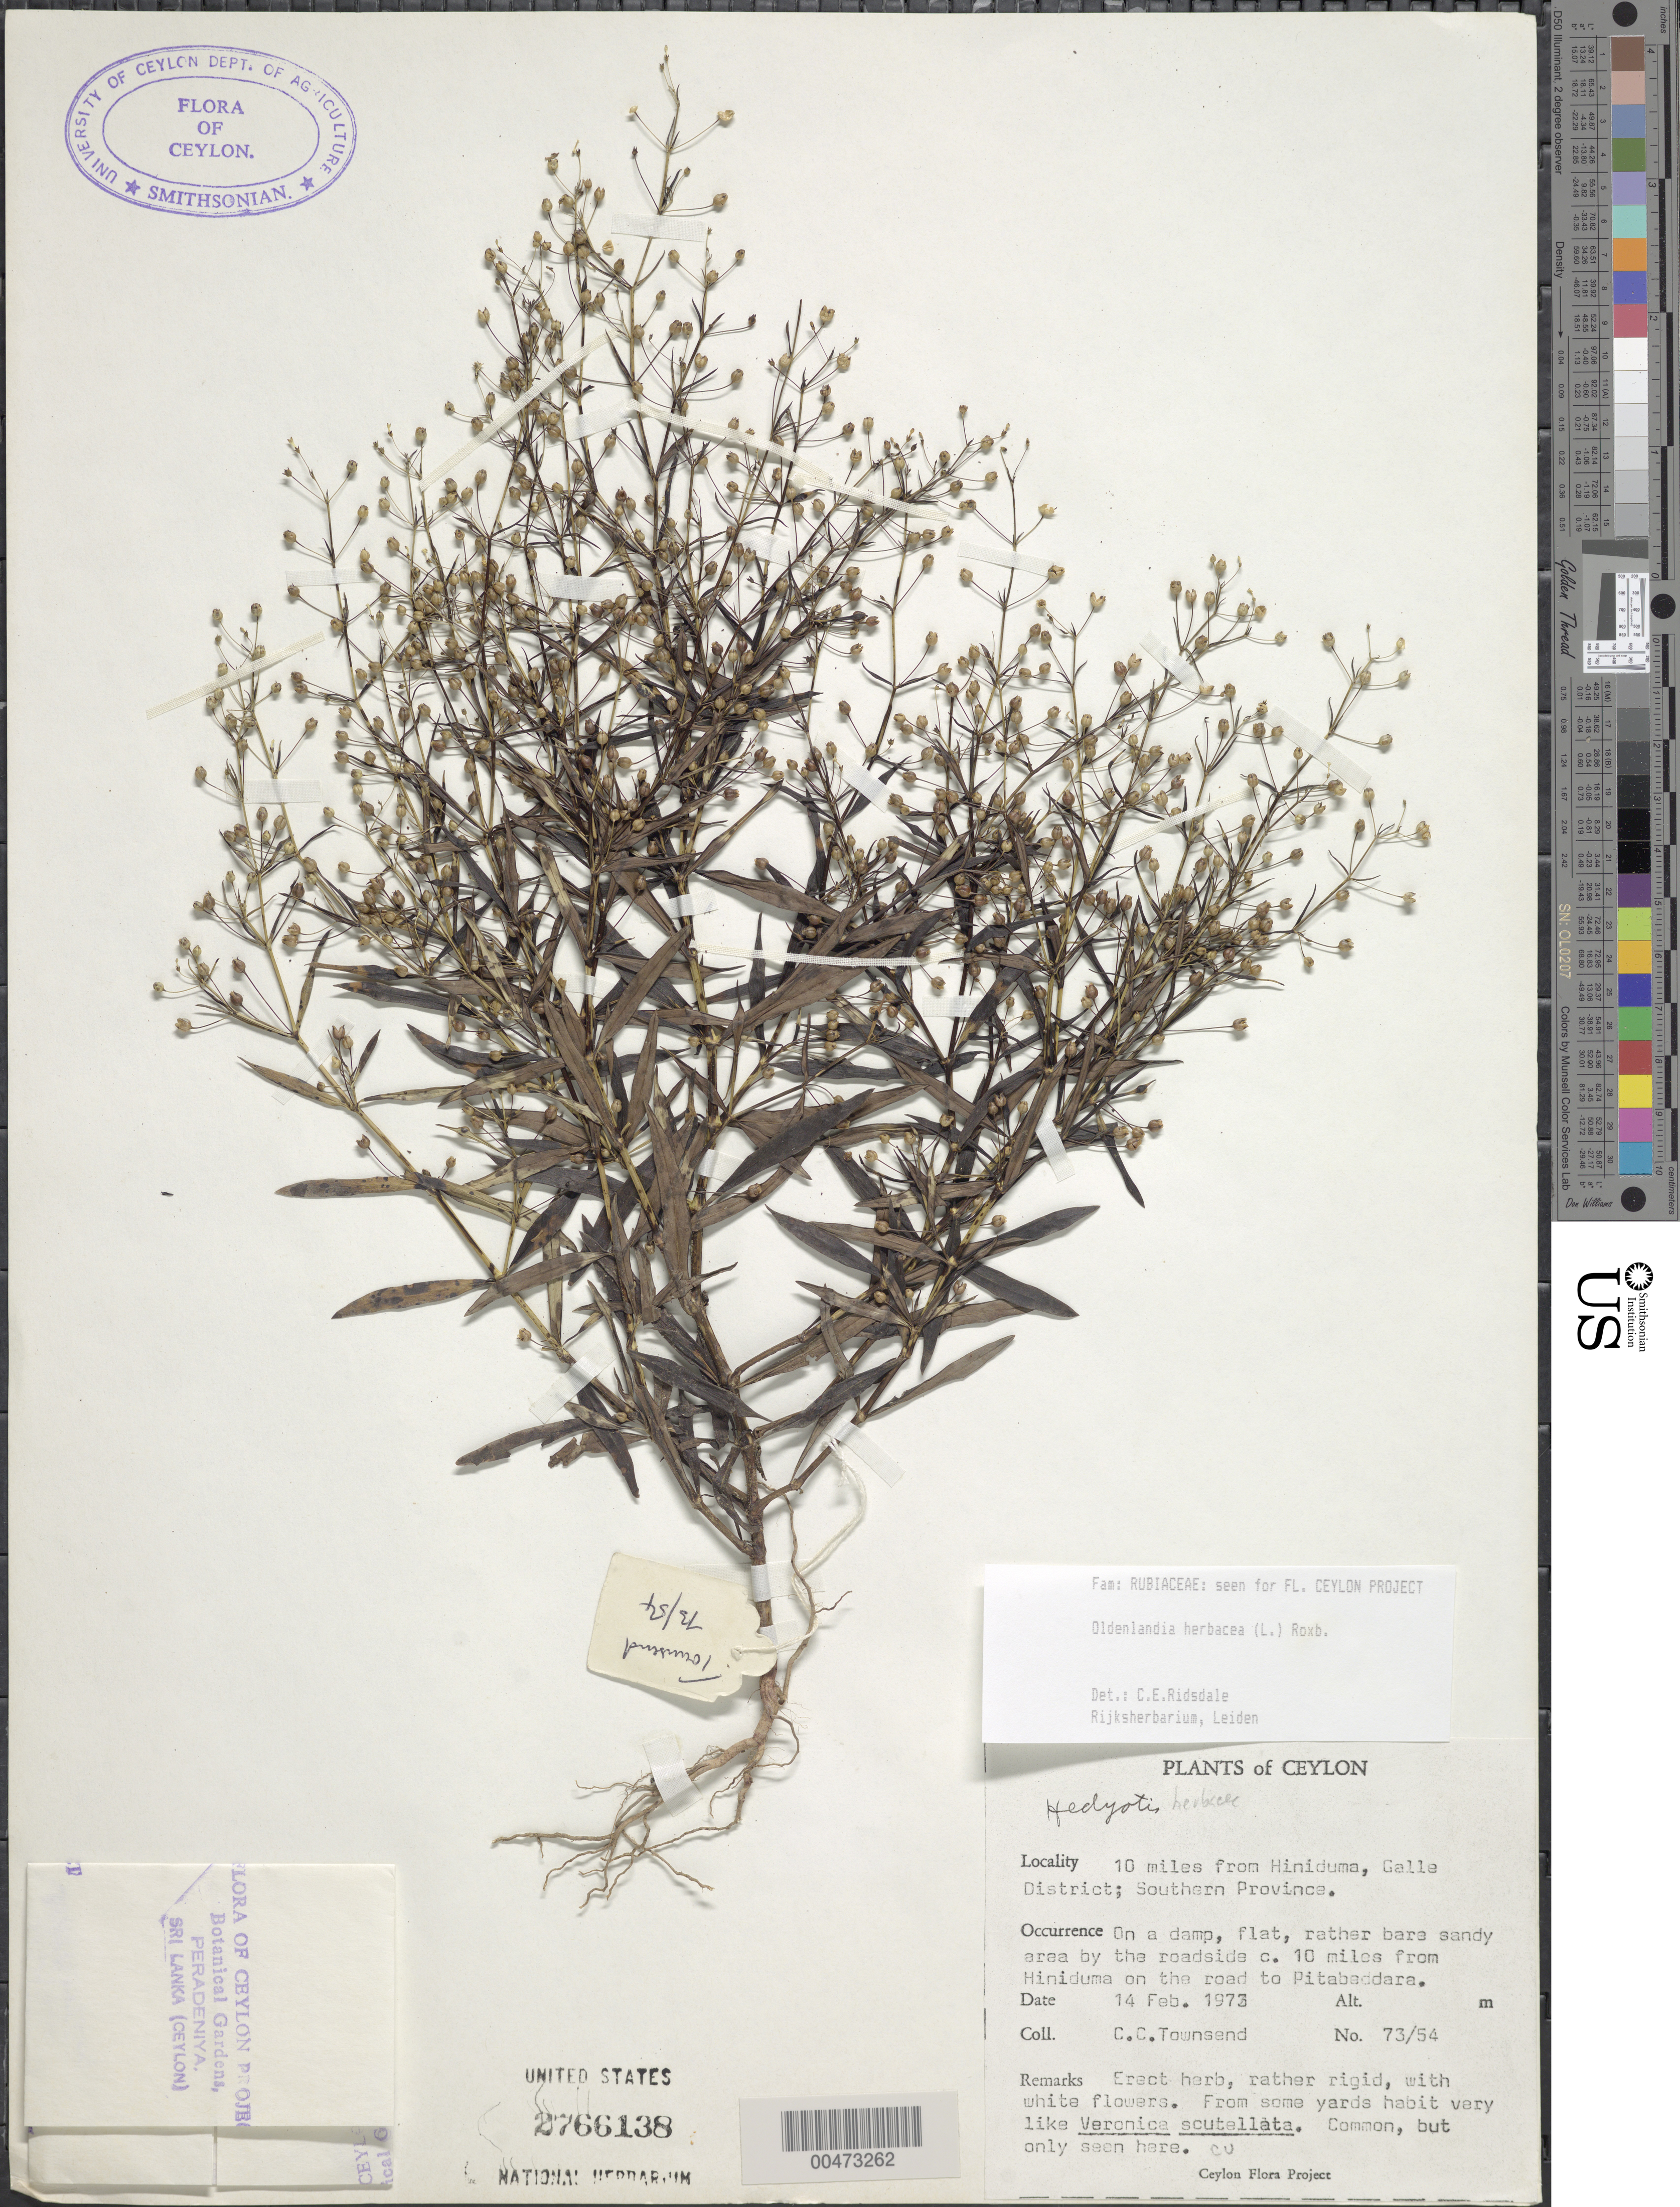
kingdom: Plantae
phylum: Tracheophyta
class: Magnoliopsida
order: Gentianales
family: Rubiaceae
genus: Oldenlandia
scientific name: Oldenlandia herbacea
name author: (L.) Roxb.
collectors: C. C. Townsend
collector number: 73/54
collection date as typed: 14 Feb 1973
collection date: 1973-02-14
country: Sri Lanka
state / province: Southern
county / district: Galle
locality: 10 mi from Hiniduma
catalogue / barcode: US 2766138